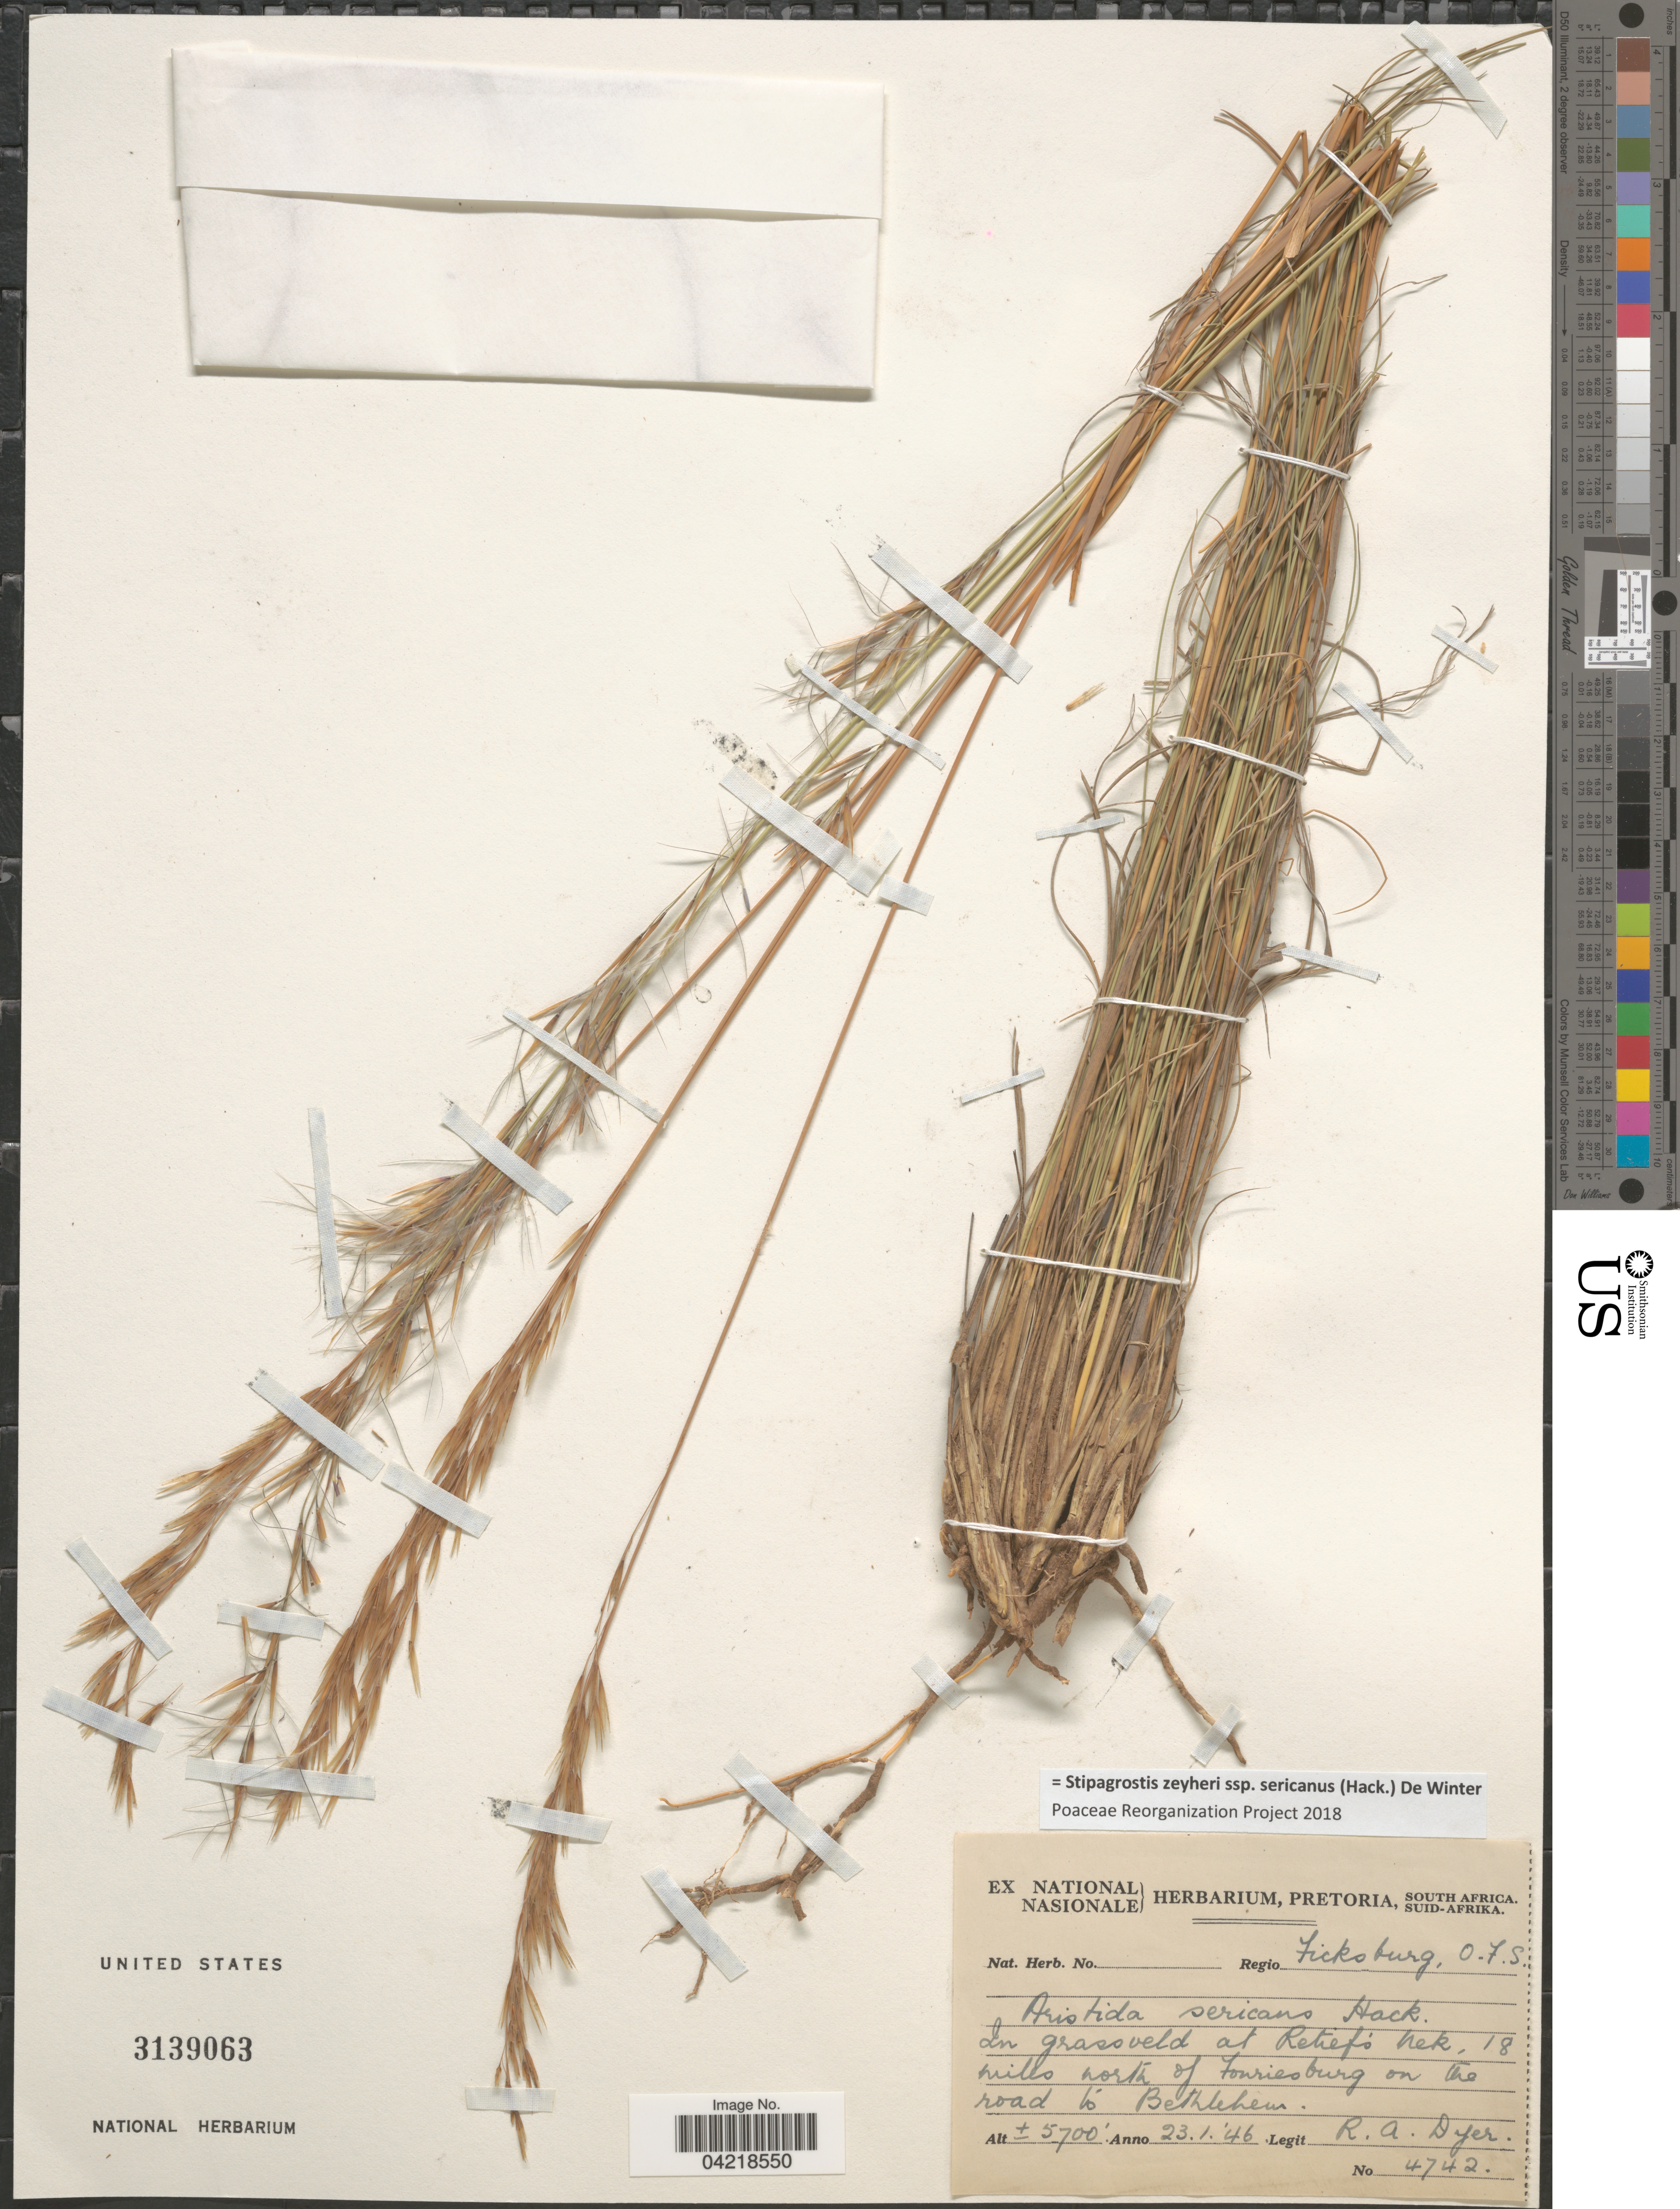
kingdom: Plantae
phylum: Tracheophyta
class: Liliopsida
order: Poales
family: Poaceae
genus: Stipagrostis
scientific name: Stipagrostis zeyheri subsp. sericans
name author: (Hack.) De Winter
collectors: R. A. Dyer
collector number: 4742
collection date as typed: Transcribed d/m/y: 23/1/46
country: South Africa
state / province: Free State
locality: Regio Ficksburg, O.F.S. In grassveld at Retief's Nek, 18 miles north of Fouriesburg on the road to Bethlehem.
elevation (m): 1737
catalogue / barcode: US 3139063